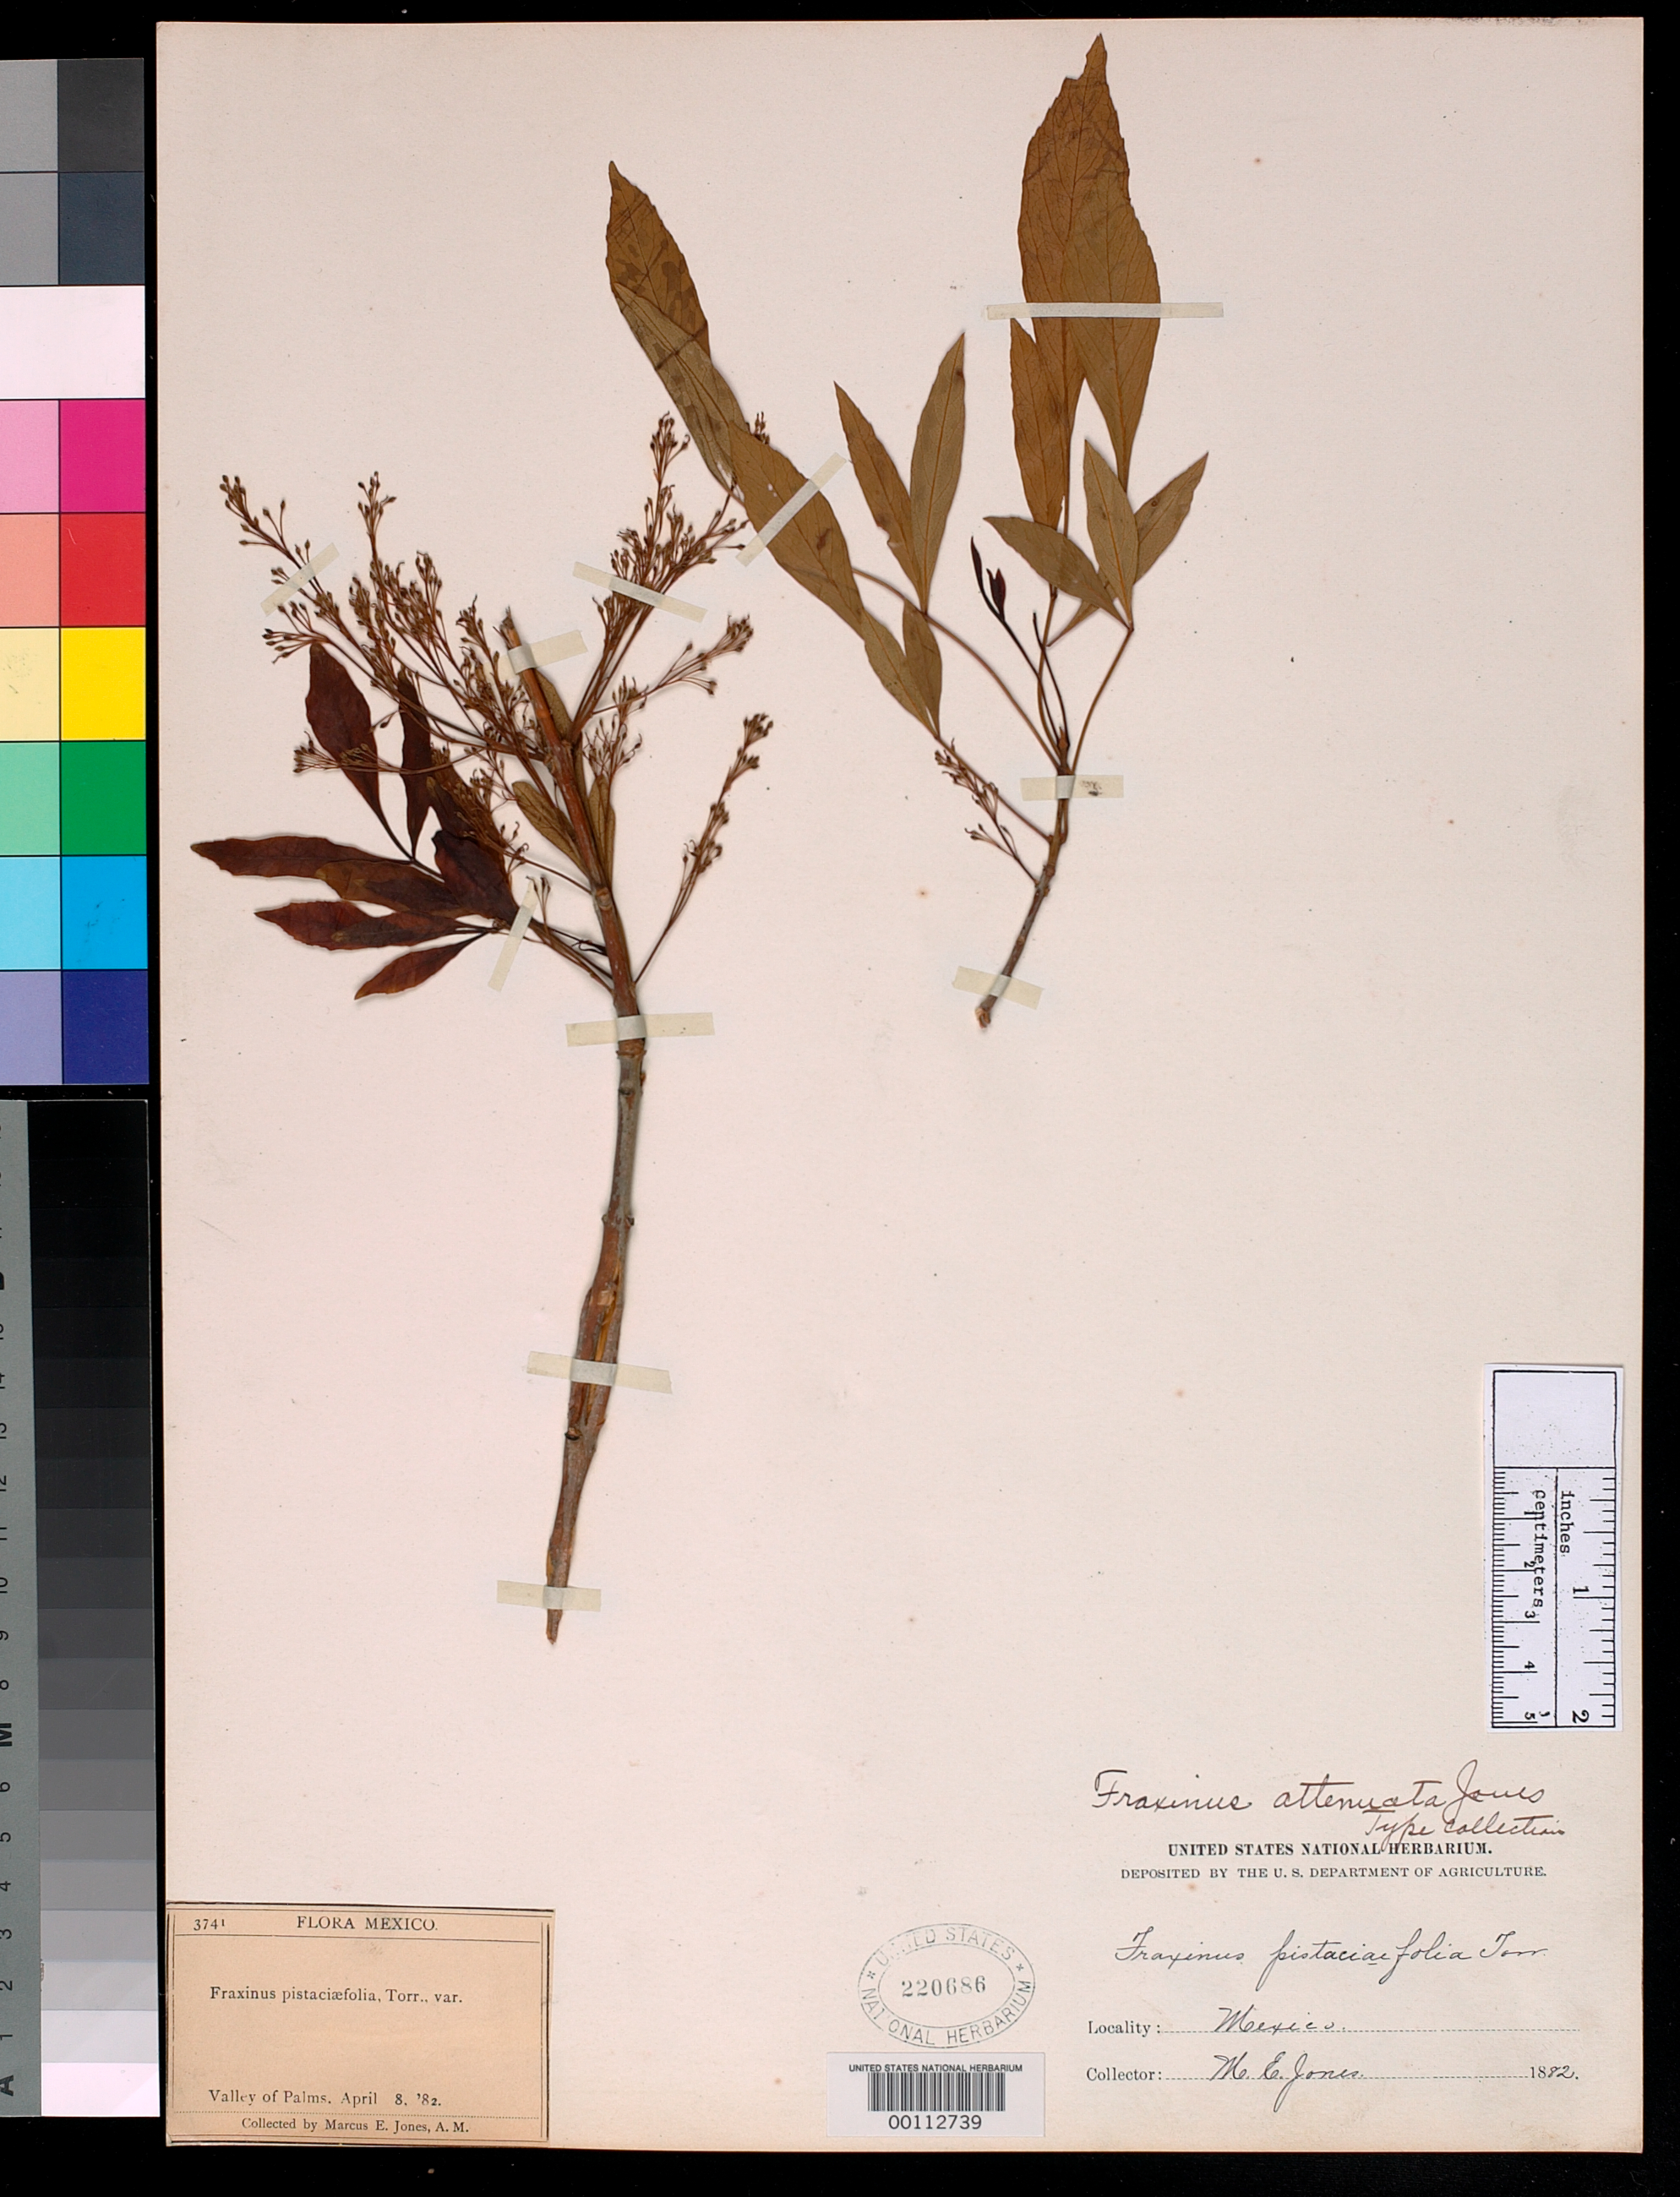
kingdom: Plantae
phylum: Tracheophyta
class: Magnoliopsida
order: Lamiales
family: Oleaceae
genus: Fraxinus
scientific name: Fraxinus attenuata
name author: M.E. Jones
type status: Isolectotype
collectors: M. E. Jones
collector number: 3741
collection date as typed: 08 Apr 1882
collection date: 1882-04-08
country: Mexico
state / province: Baja California Norte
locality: Valley of Palms.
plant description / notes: Currently accepted name as cited by Nesom (2010).; Also a type of Fraxinus velutina var. glabrata Lingelsh.; Currently accepted name as cited by Nesom (2010).; Also a type of Fraxinus attenuata M.E. Jones.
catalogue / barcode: US 220686